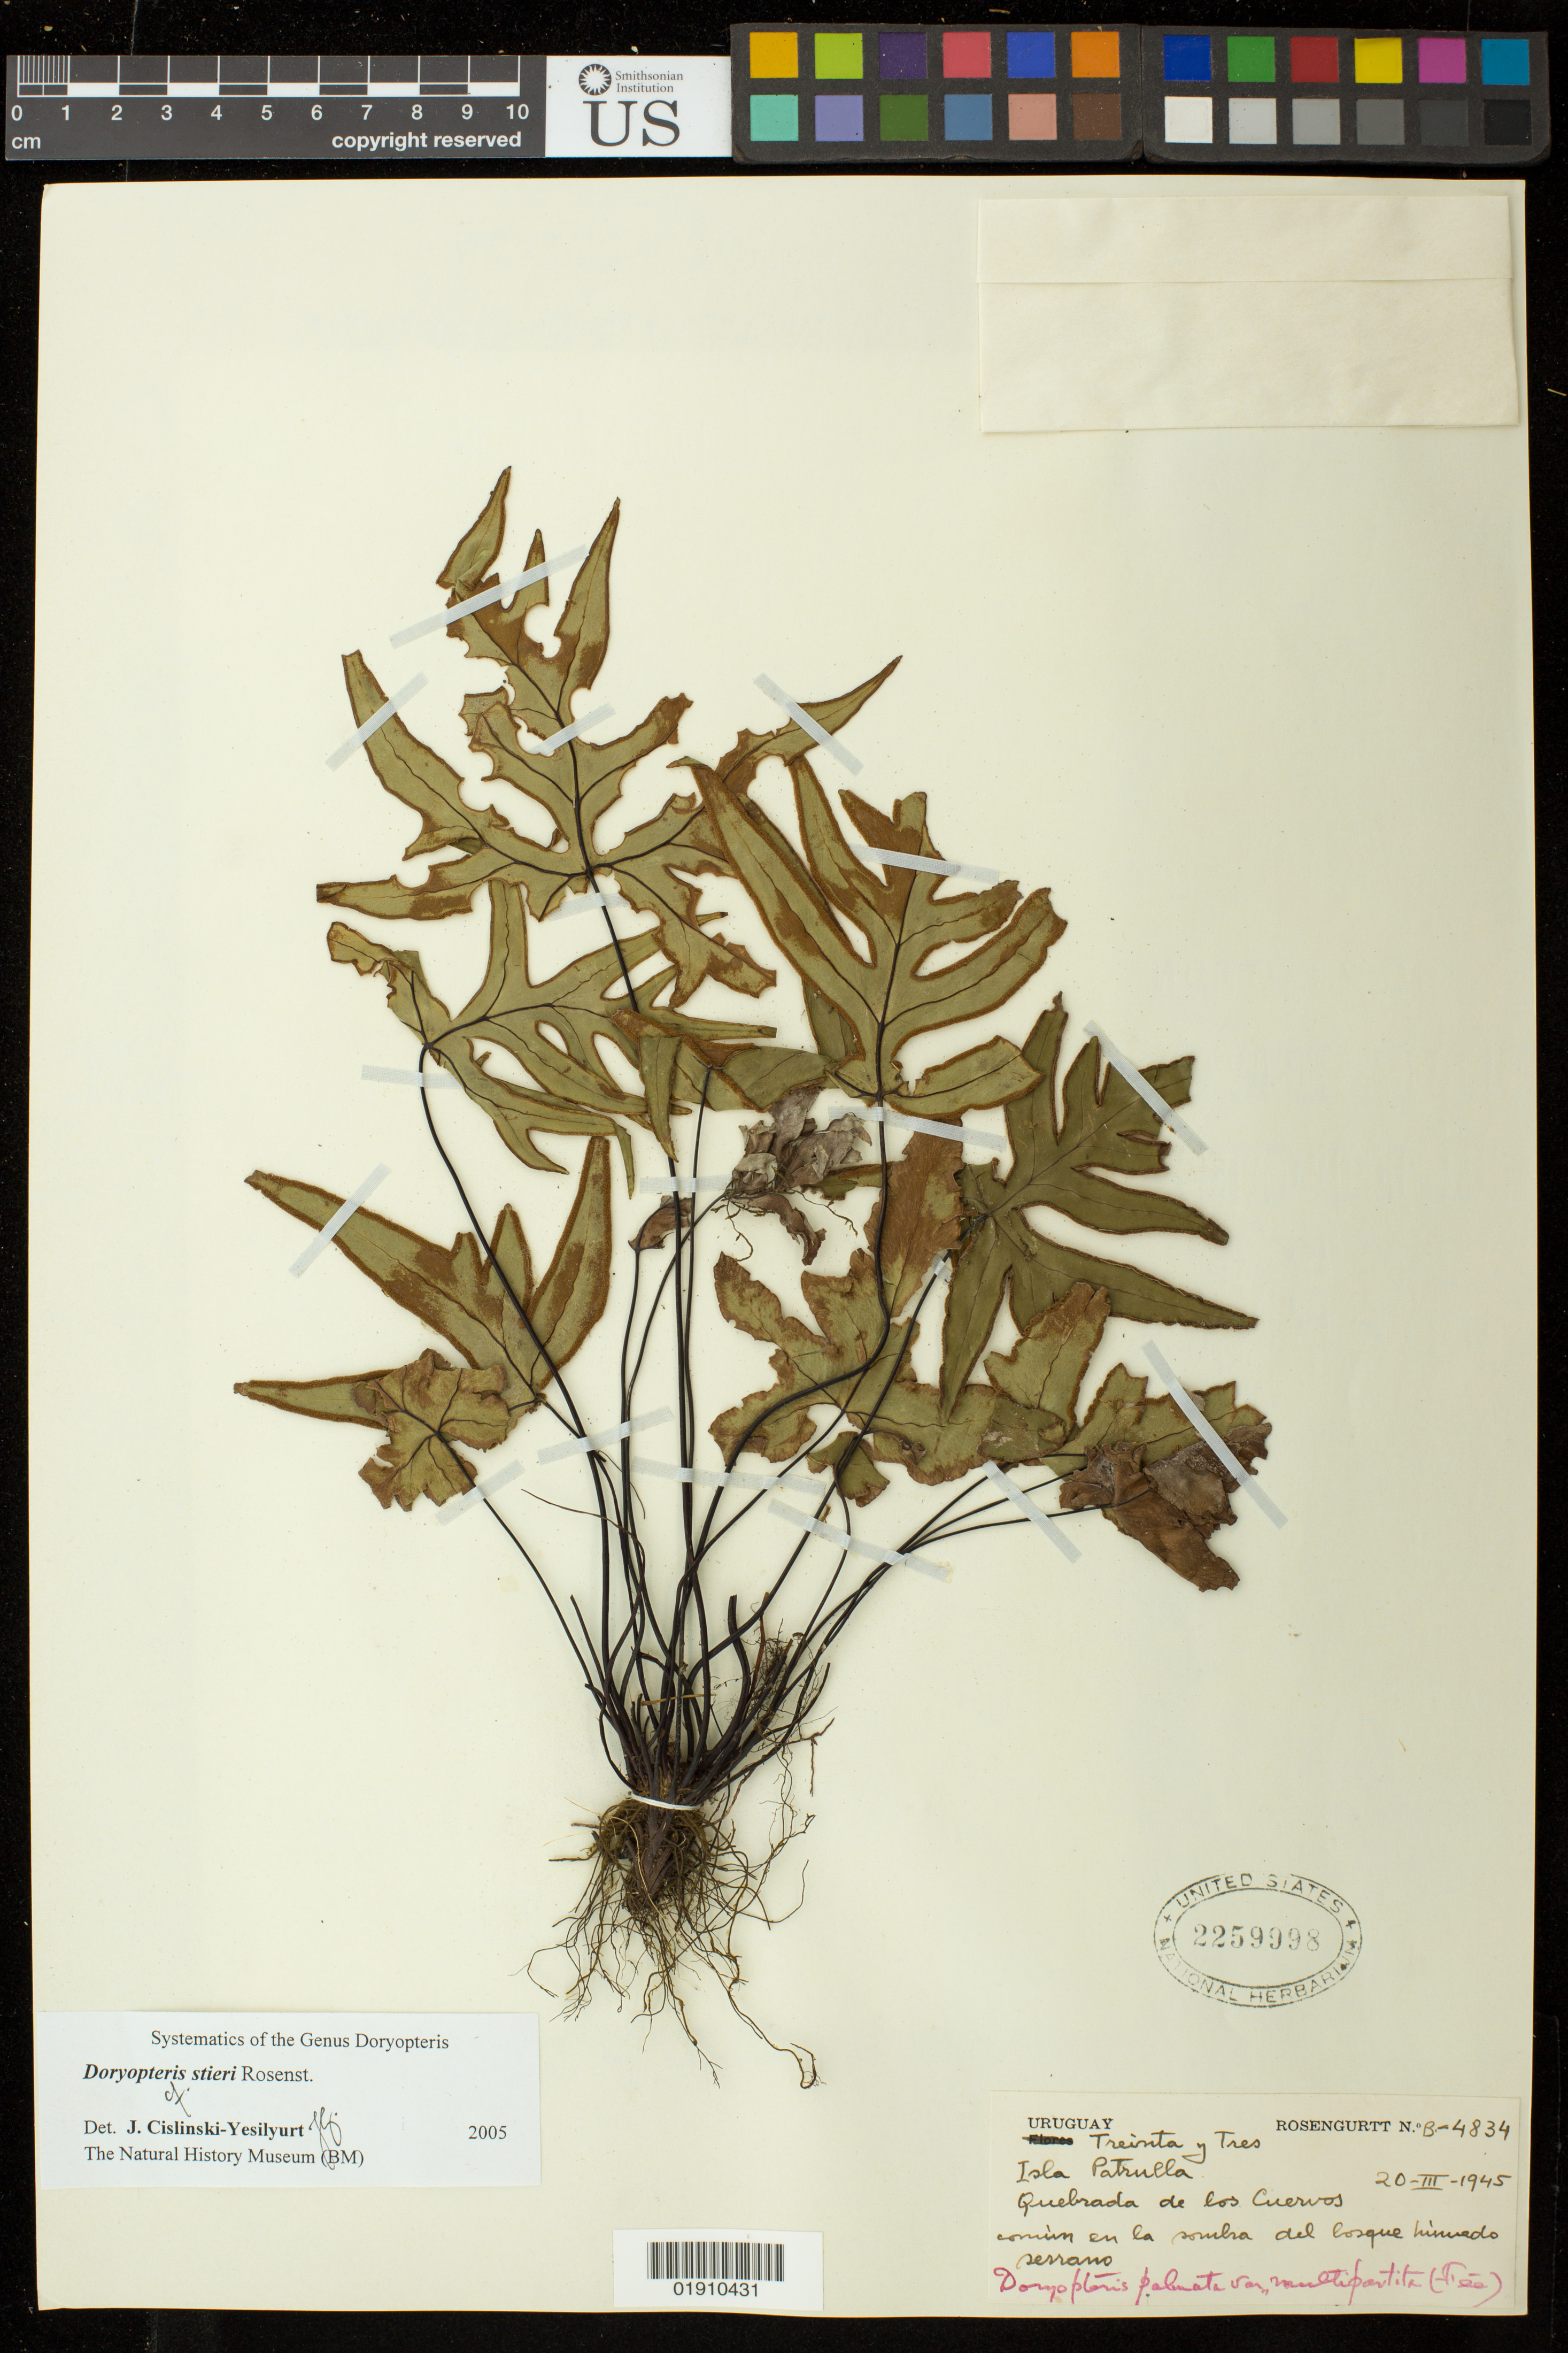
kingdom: Plantae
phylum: Tracheophyta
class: Polypodiopsida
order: Polypodiales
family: Pteridaceae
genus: Doryopteris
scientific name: Doryopteris stieri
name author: Rosenst.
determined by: Cislinski-Yesilyurt, J.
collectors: Rosengurtt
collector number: B-4834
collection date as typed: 20-III-1945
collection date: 1945-03-20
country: Uruguay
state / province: Treinta Y Tres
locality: Treinta y Tres, Isla Patrulla, Quebrada de los Cuervos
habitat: común en la sombra del bosque húmedo serrano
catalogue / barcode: US 2259998